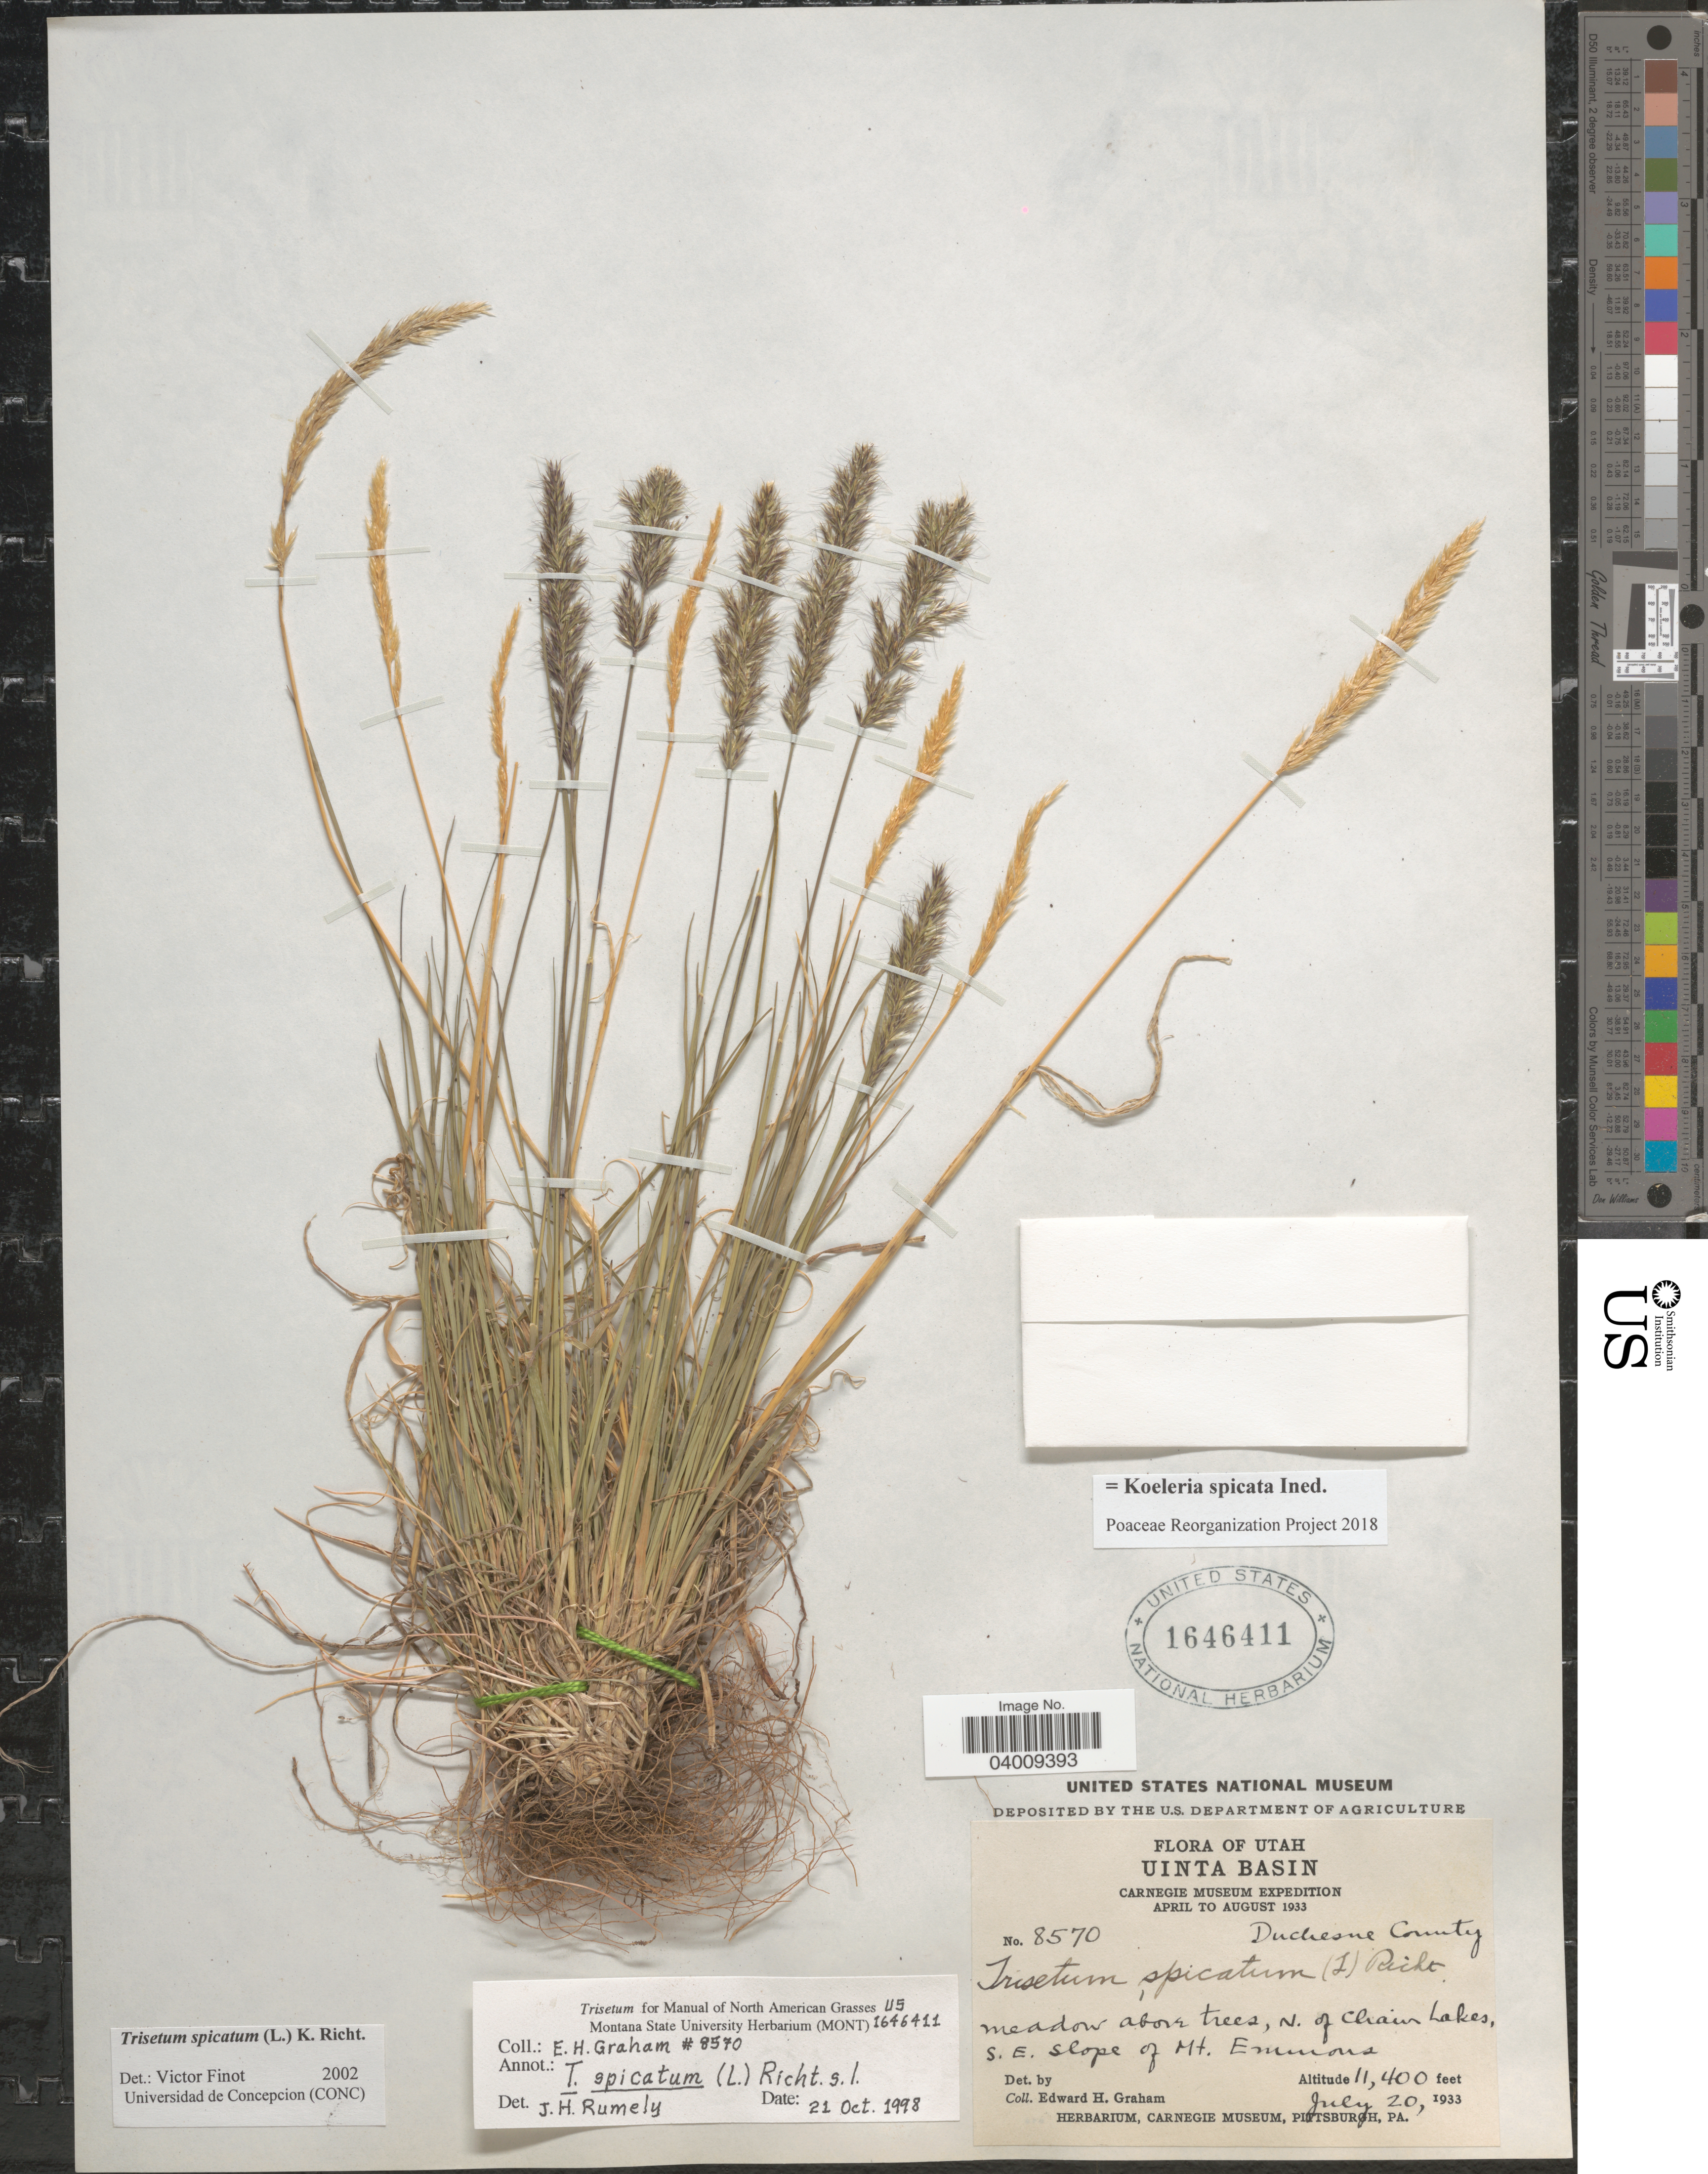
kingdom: Plantae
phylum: Tracheophyta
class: Liliopsida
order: Poales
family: Poaceae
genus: Koeleria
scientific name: Koeleria spicata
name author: (L.) Barberá et al.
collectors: E. H. Graham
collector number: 8570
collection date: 1933-07-20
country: United States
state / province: Utah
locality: Uinta Basin. Duchesne County. N. of Chain Lakes, S.E. slope of Mt. Emmons.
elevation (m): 3475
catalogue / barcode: US 1646411